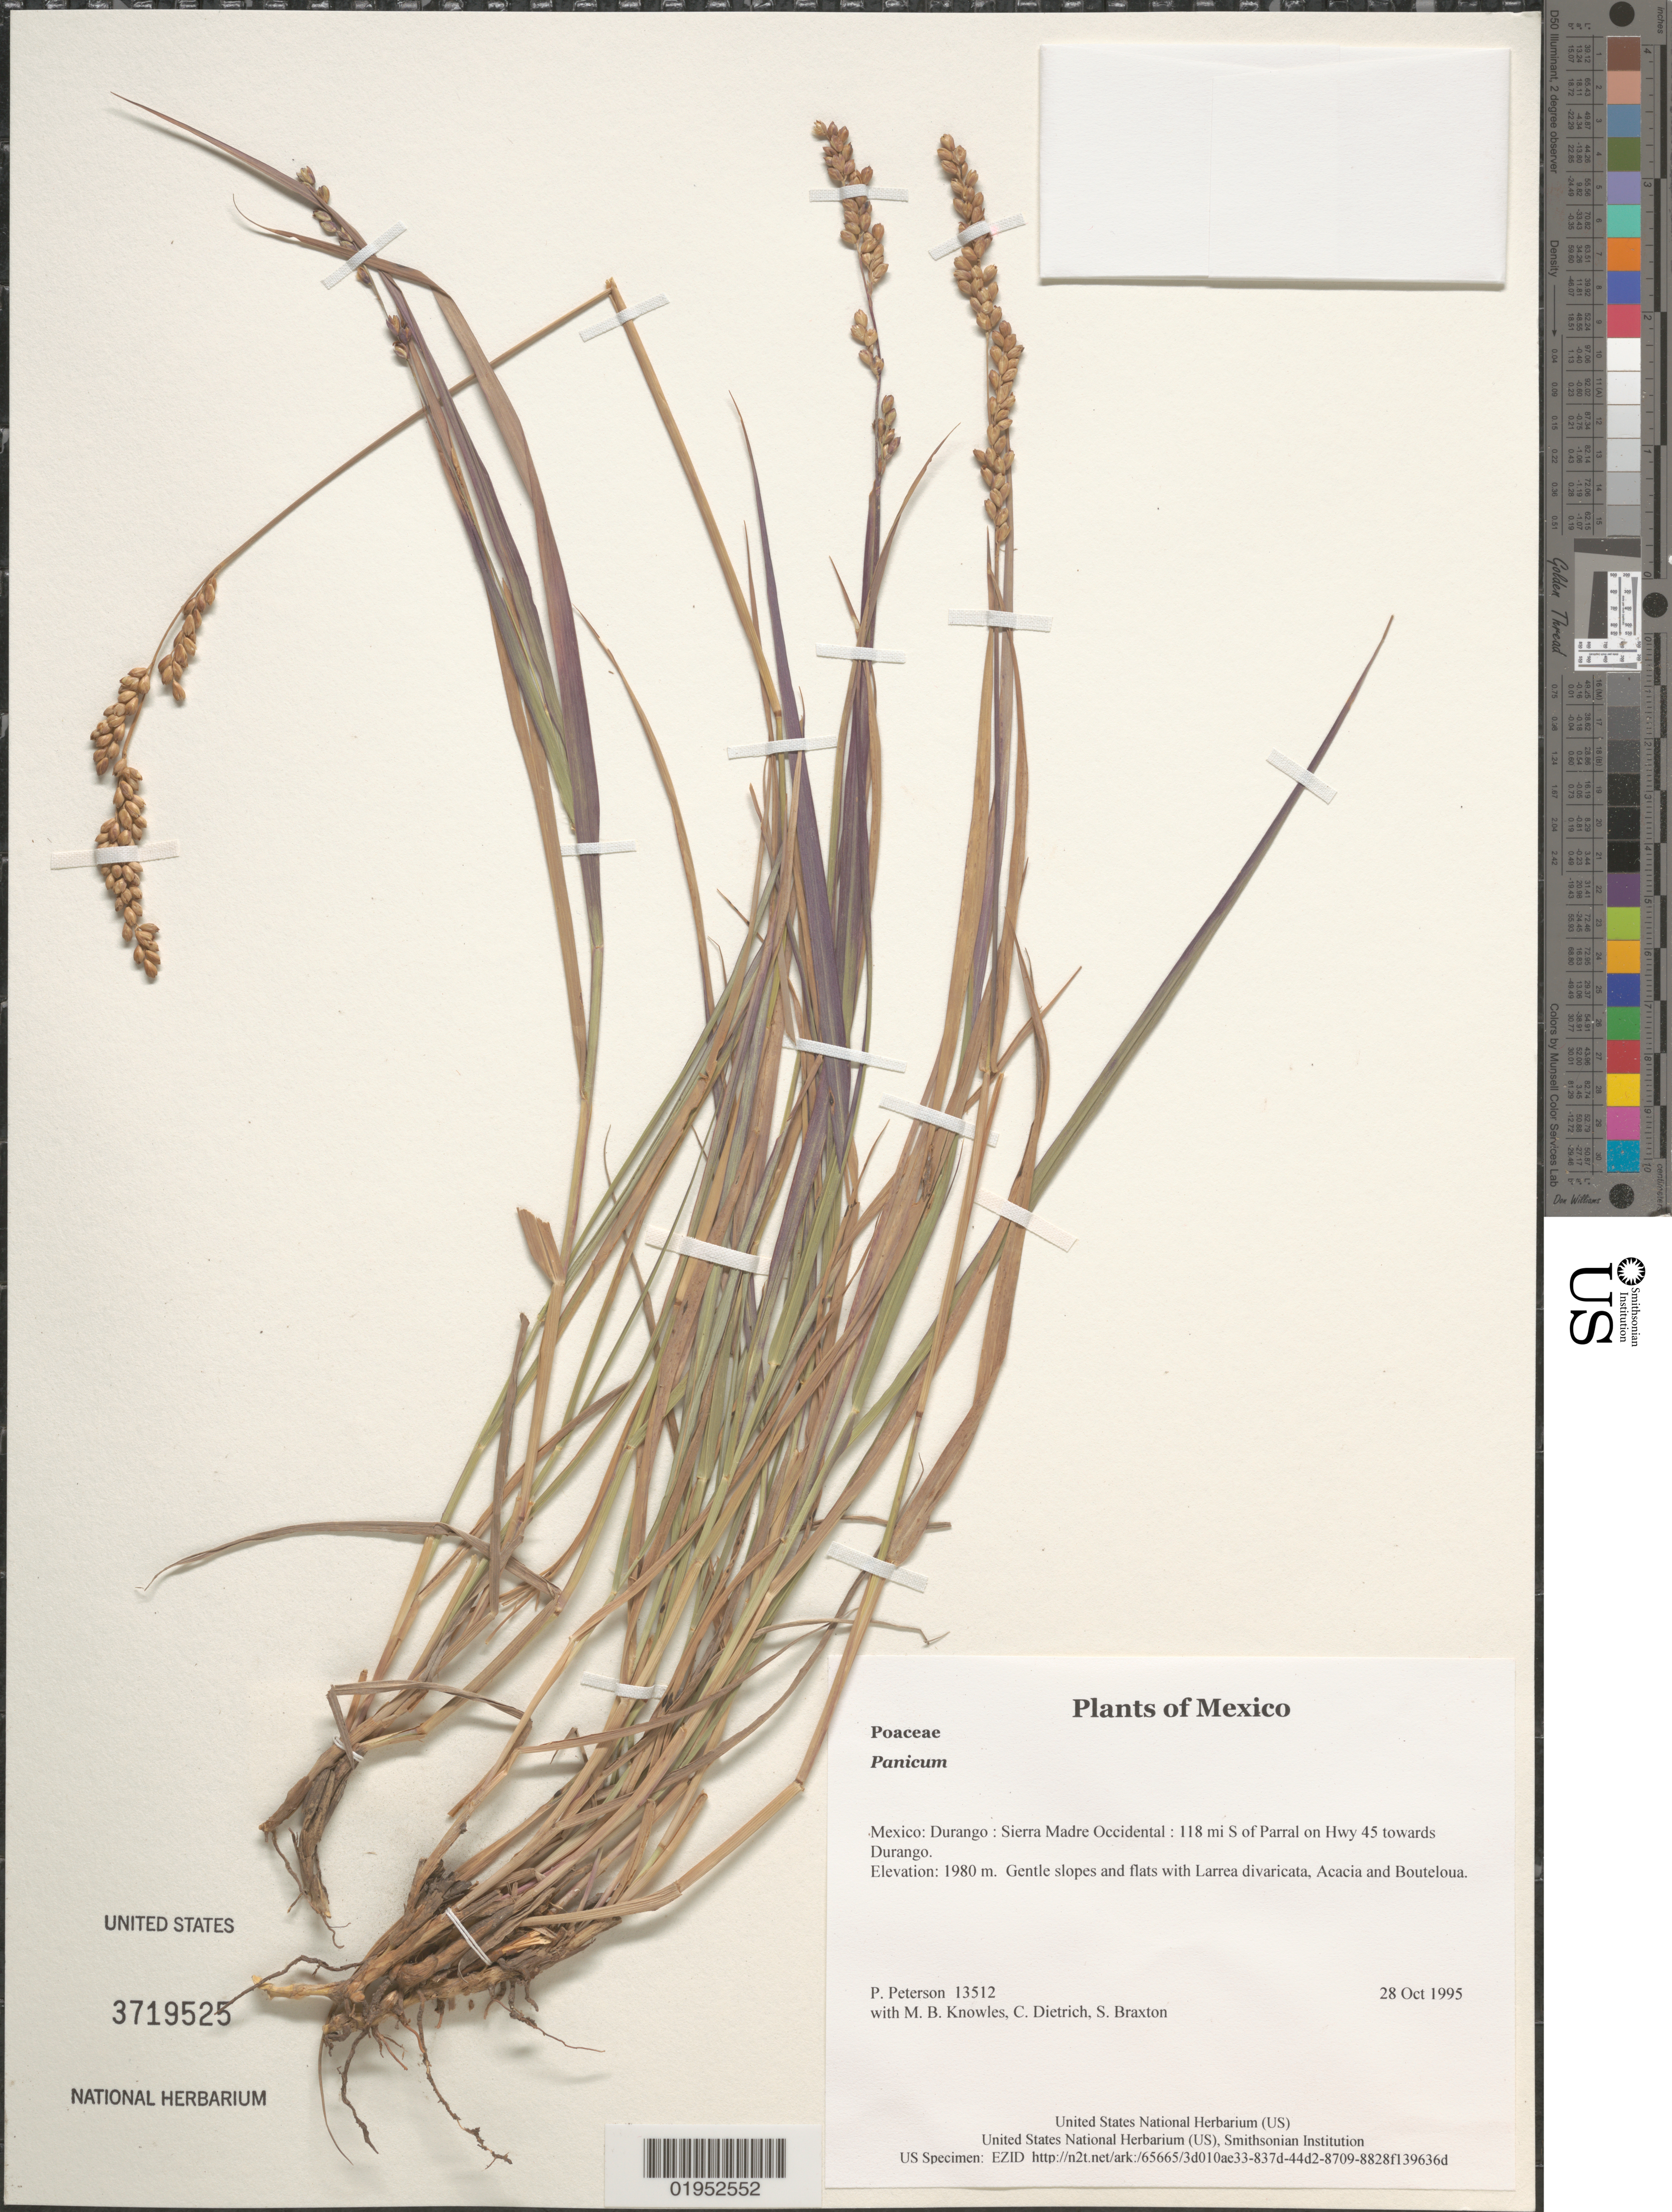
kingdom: Plantae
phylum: Tracheophyta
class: Liliopsida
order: Poales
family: Poaceae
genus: Panicum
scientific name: Panicum sp.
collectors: P. M. Peterson, M. B. Knowles, C. Dietrich & S. Braxton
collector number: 13512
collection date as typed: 28 Oct 1995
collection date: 1995-10-28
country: Mexico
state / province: Durango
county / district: Sierra Madre Occidental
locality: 118 mi S of Parral on Hwy 45 towards Durango.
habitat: Gentle slopes and flats with Larrea divaricata, Acacia and Bouteloua.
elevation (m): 1980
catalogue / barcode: US 3719525